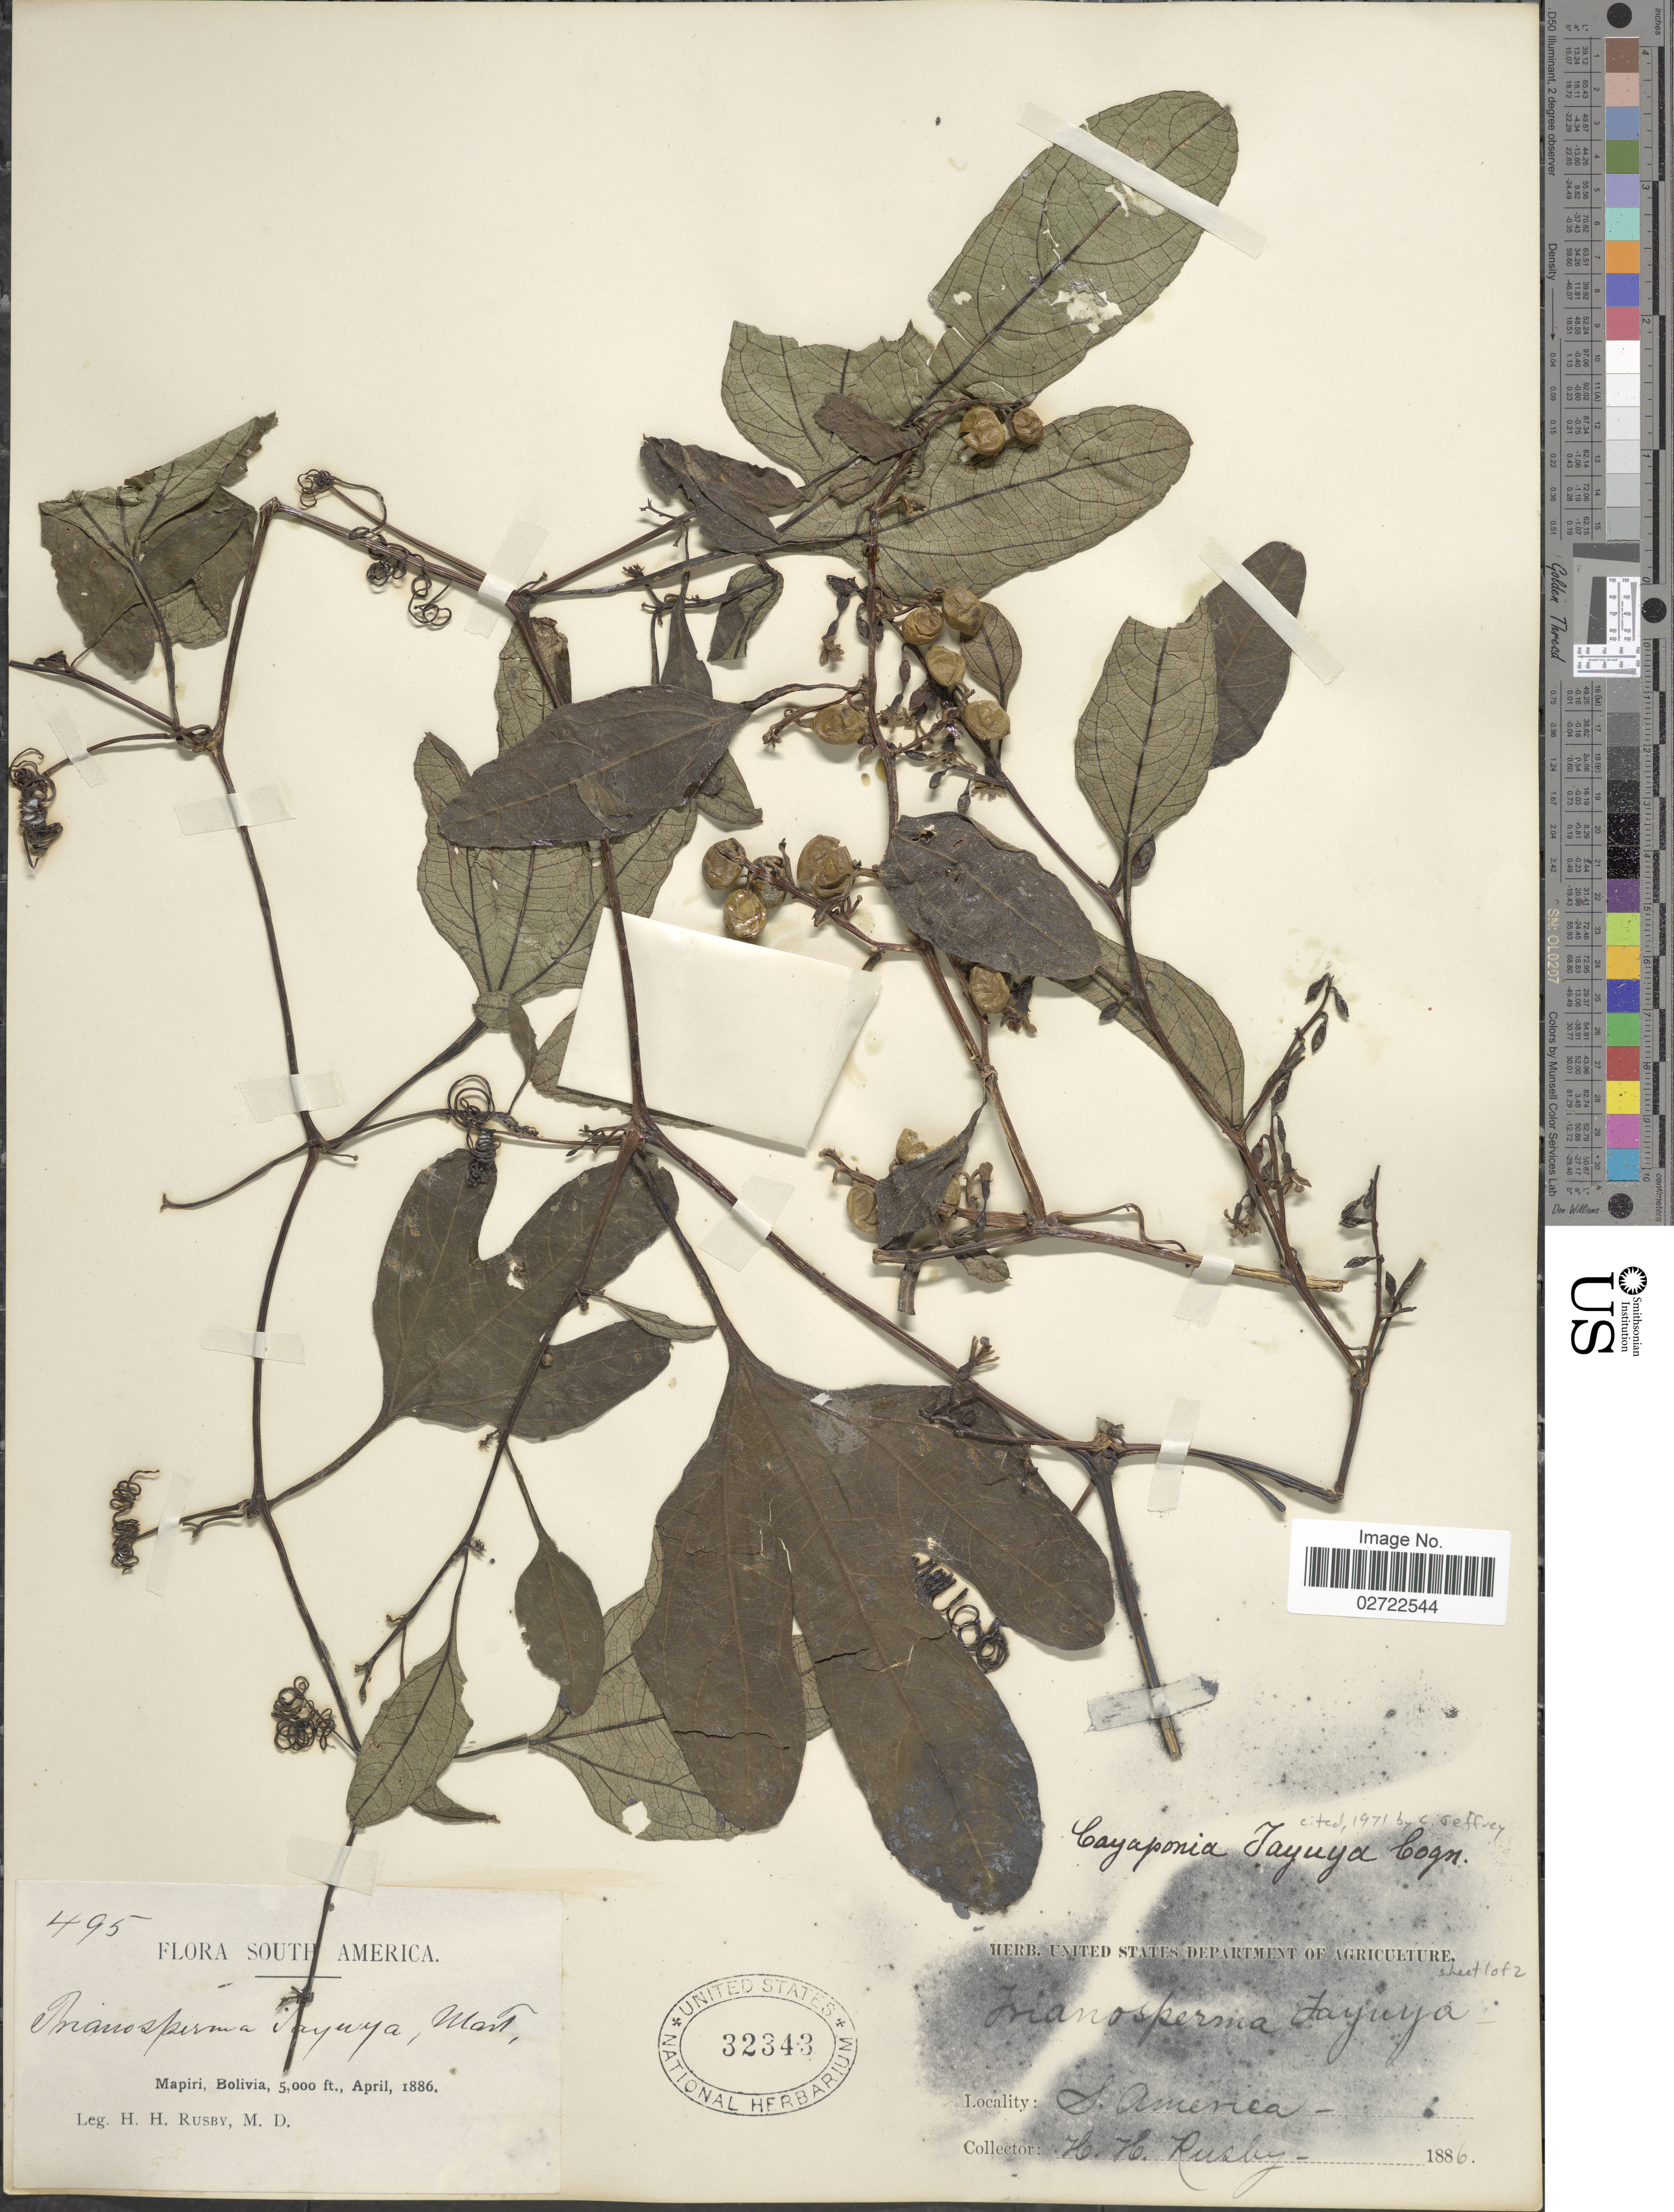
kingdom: Plantae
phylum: Tracheophyta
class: Magnoliopsida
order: Cucurbitales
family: Cucurbitaceae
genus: Cayaponia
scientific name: Cayaponia tayuya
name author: (Vell.) Cogn.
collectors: H. H. Rusby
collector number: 495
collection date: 1886-04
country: Bolivia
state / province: La Páz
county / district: Larecaja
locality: Mapiri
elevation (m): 1524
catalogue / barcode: US 32343